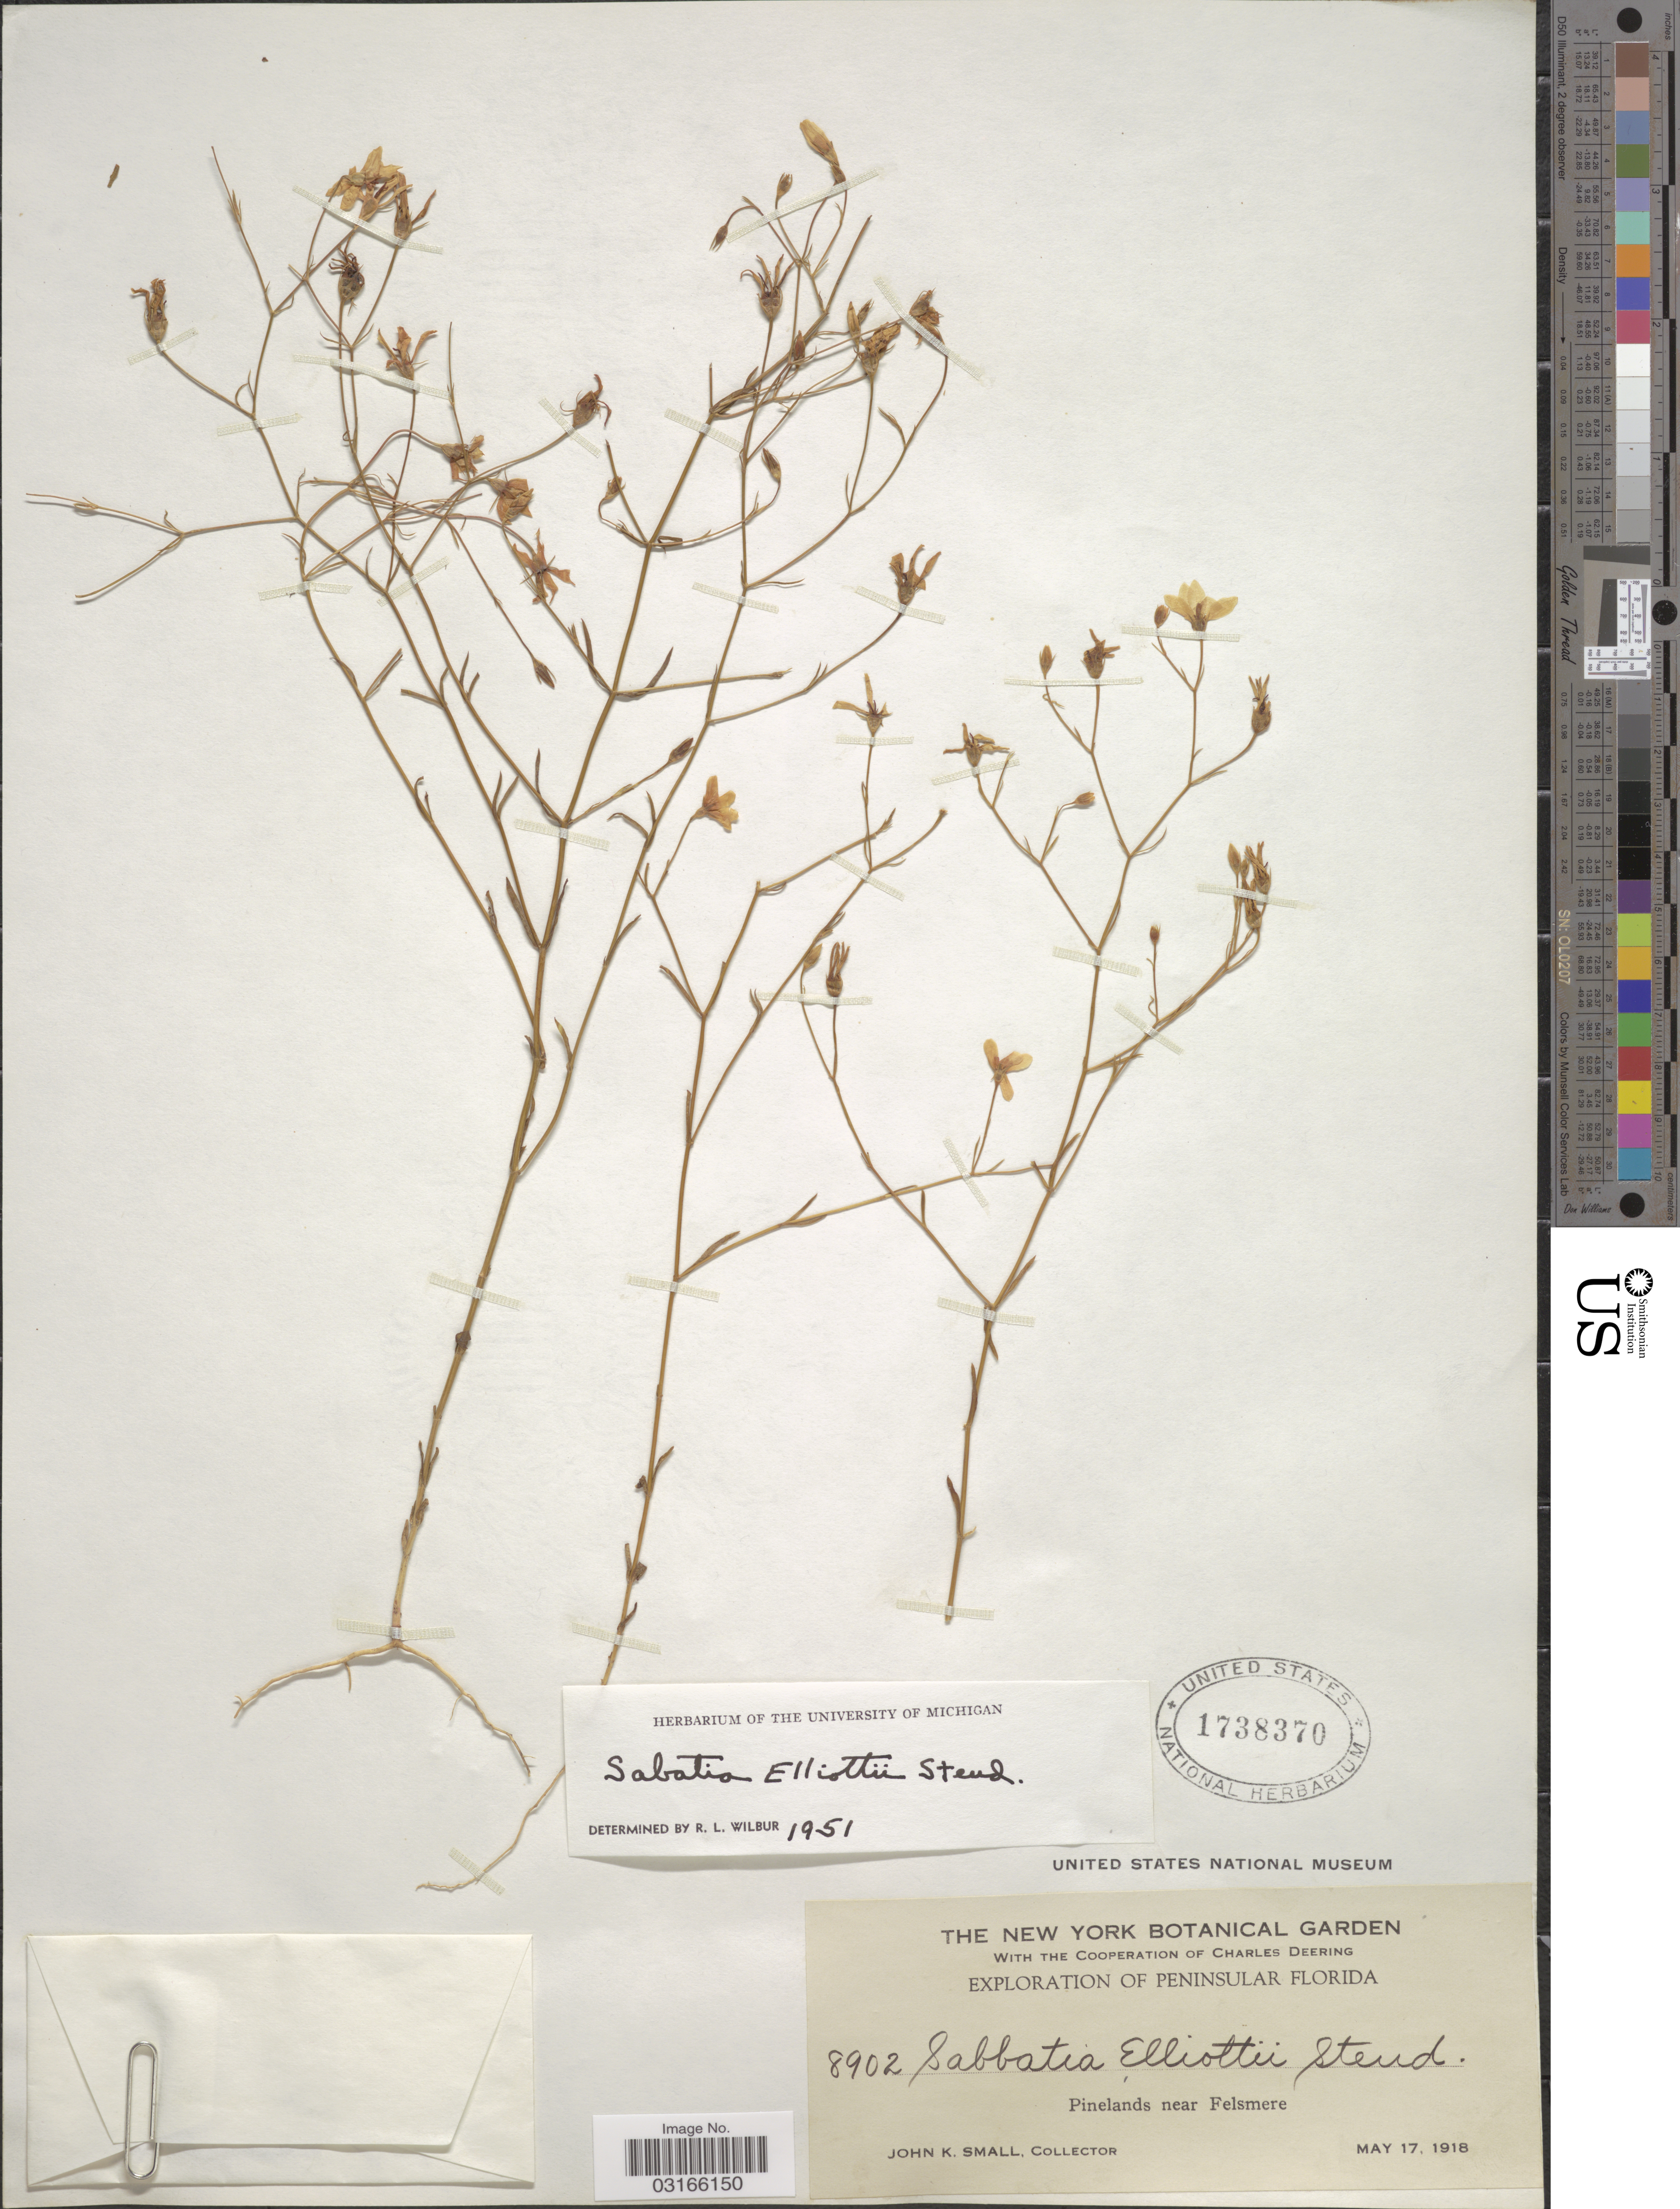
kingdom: Plantae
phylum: Tracheophyta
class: Magnoliopsida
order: Gentianales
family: Gentianaceae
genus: Sabatia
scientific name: Sabatia brevifolia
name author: Raf.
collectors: J. K. Small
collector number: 8902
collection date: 1918-05-17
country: United States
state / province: Florida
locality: Peninsular Florida, Pinelands near Felsmere.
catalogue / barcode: US 1738370